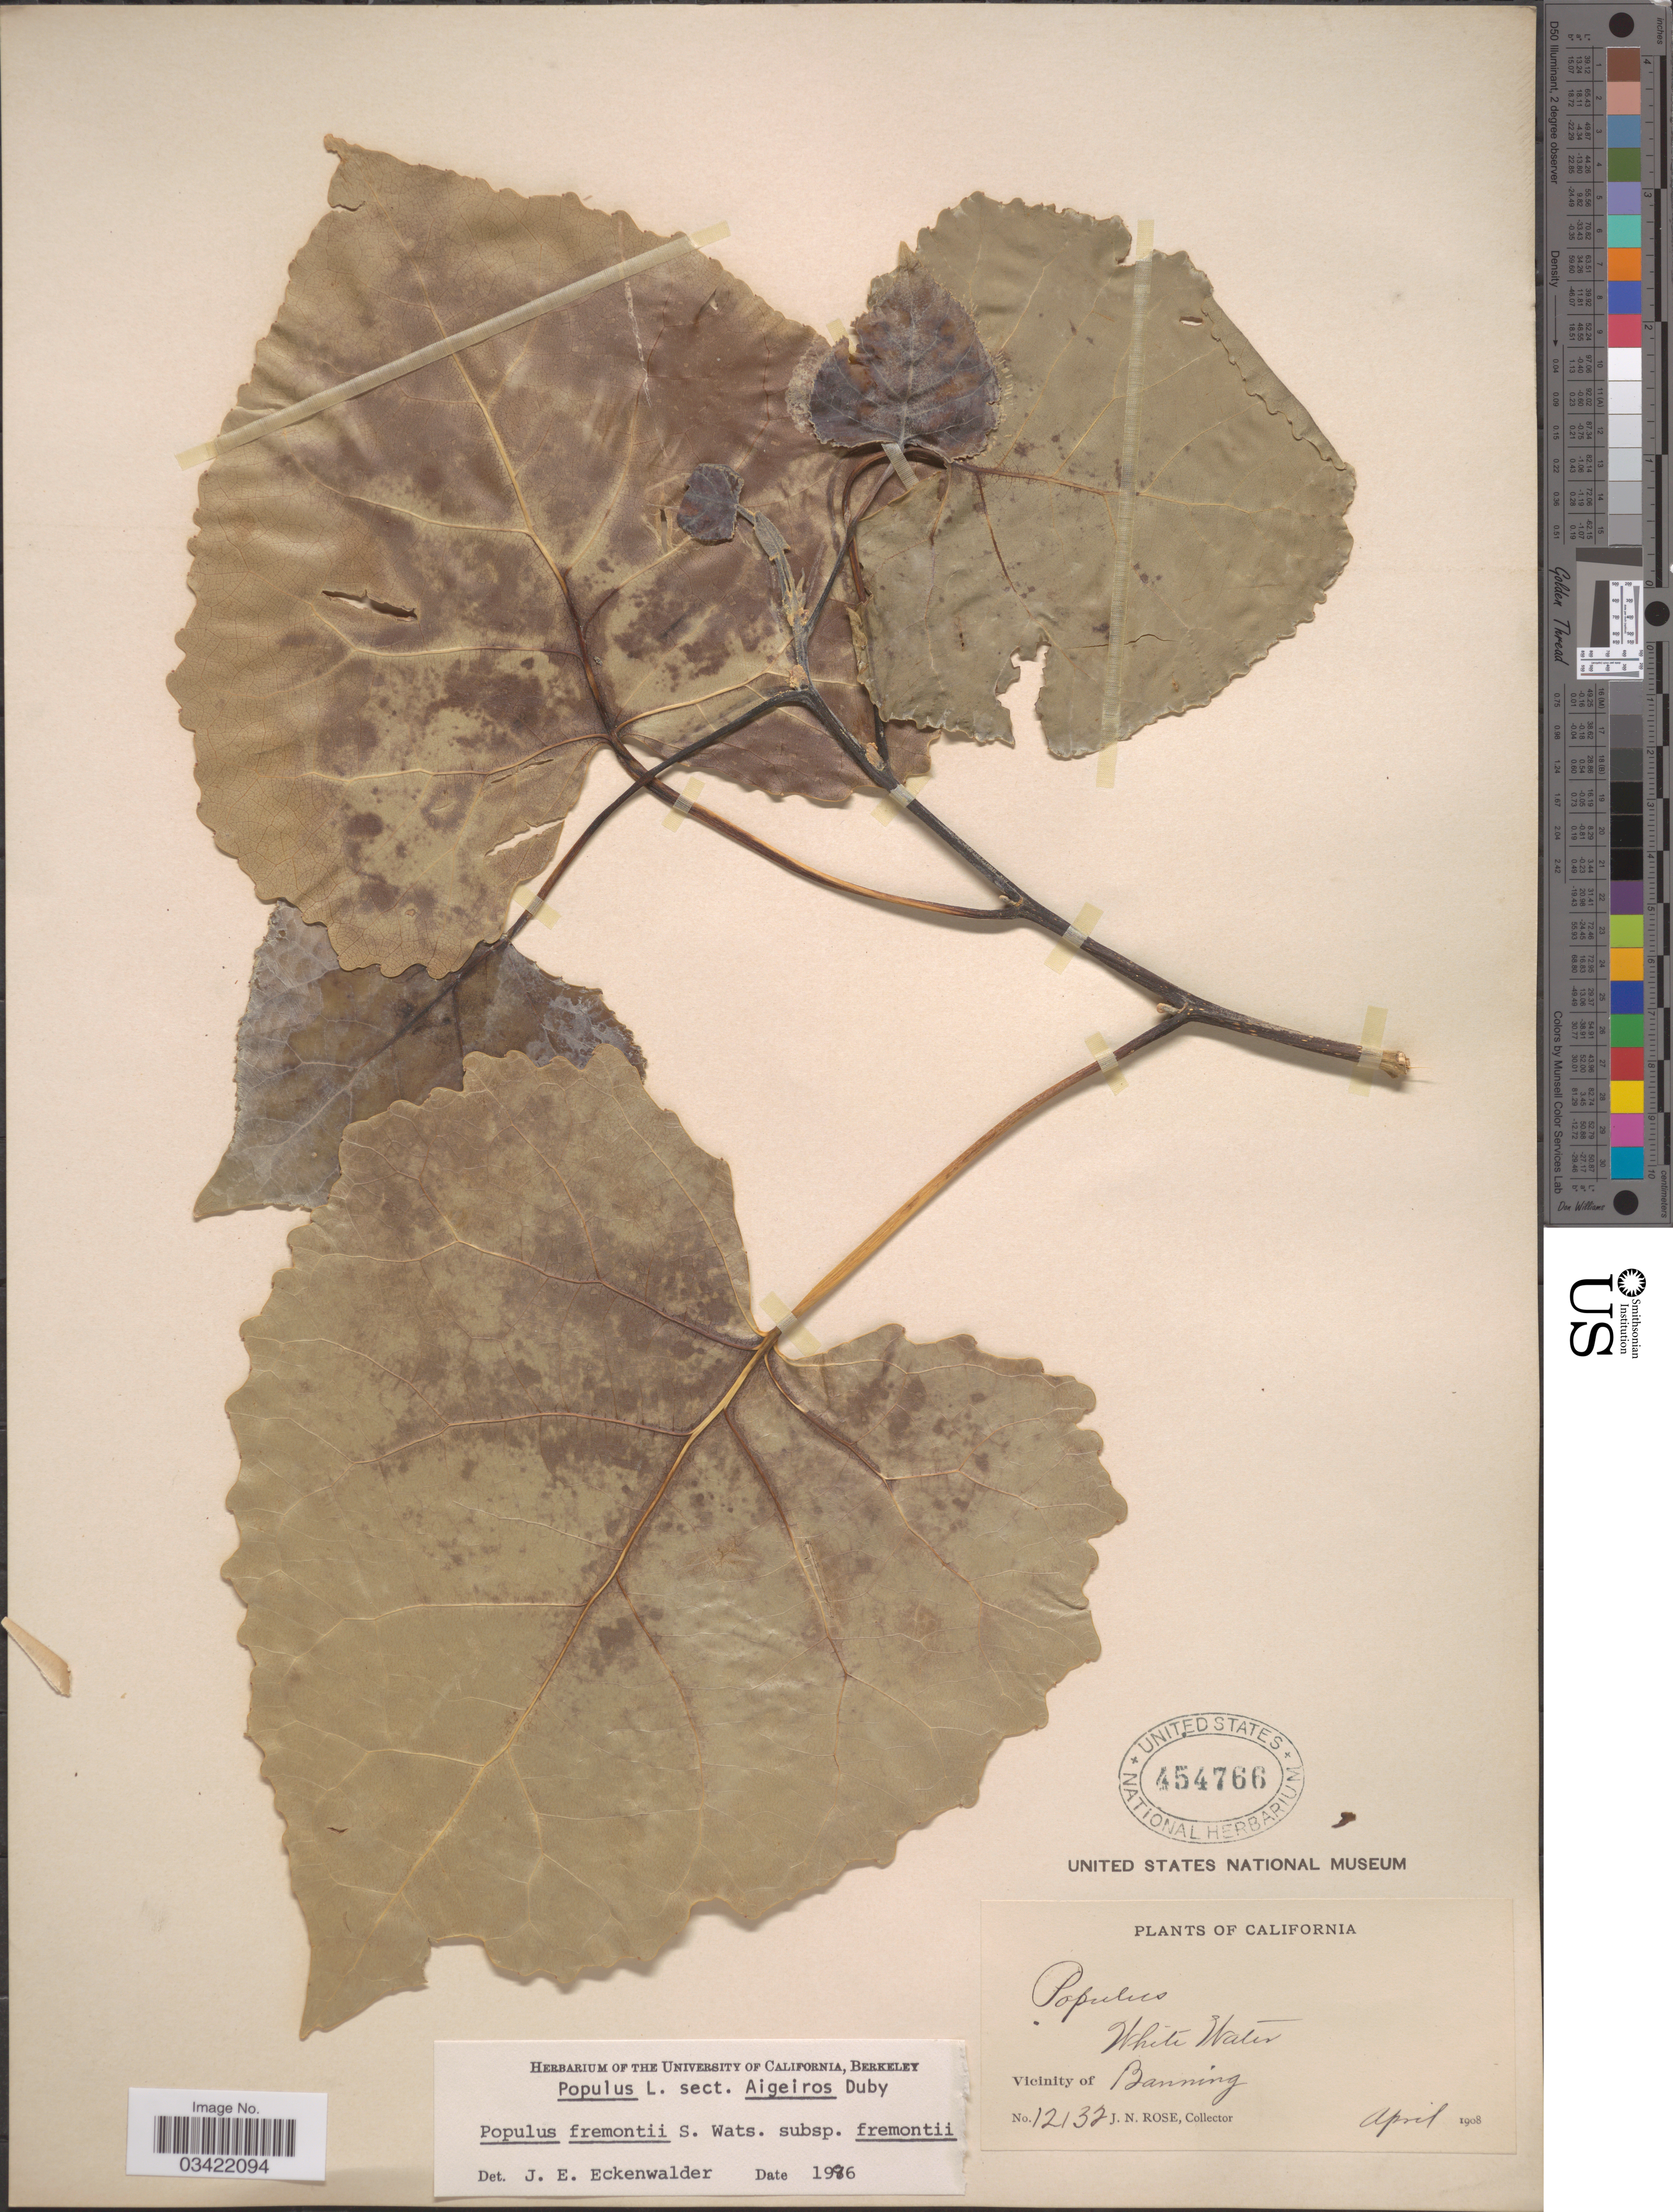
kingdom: Plantae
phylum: Tracheophyta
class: Magnoliopsida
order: Malpighiales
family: Salicaceae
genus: Populus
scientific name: Populus fremontii subsp. fremontii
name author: S. Watson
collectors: J. N. Rose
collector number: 12132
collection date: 1908-04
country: United States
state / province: California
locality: White Water. Vicinity of Banning.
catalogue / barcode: US 454766